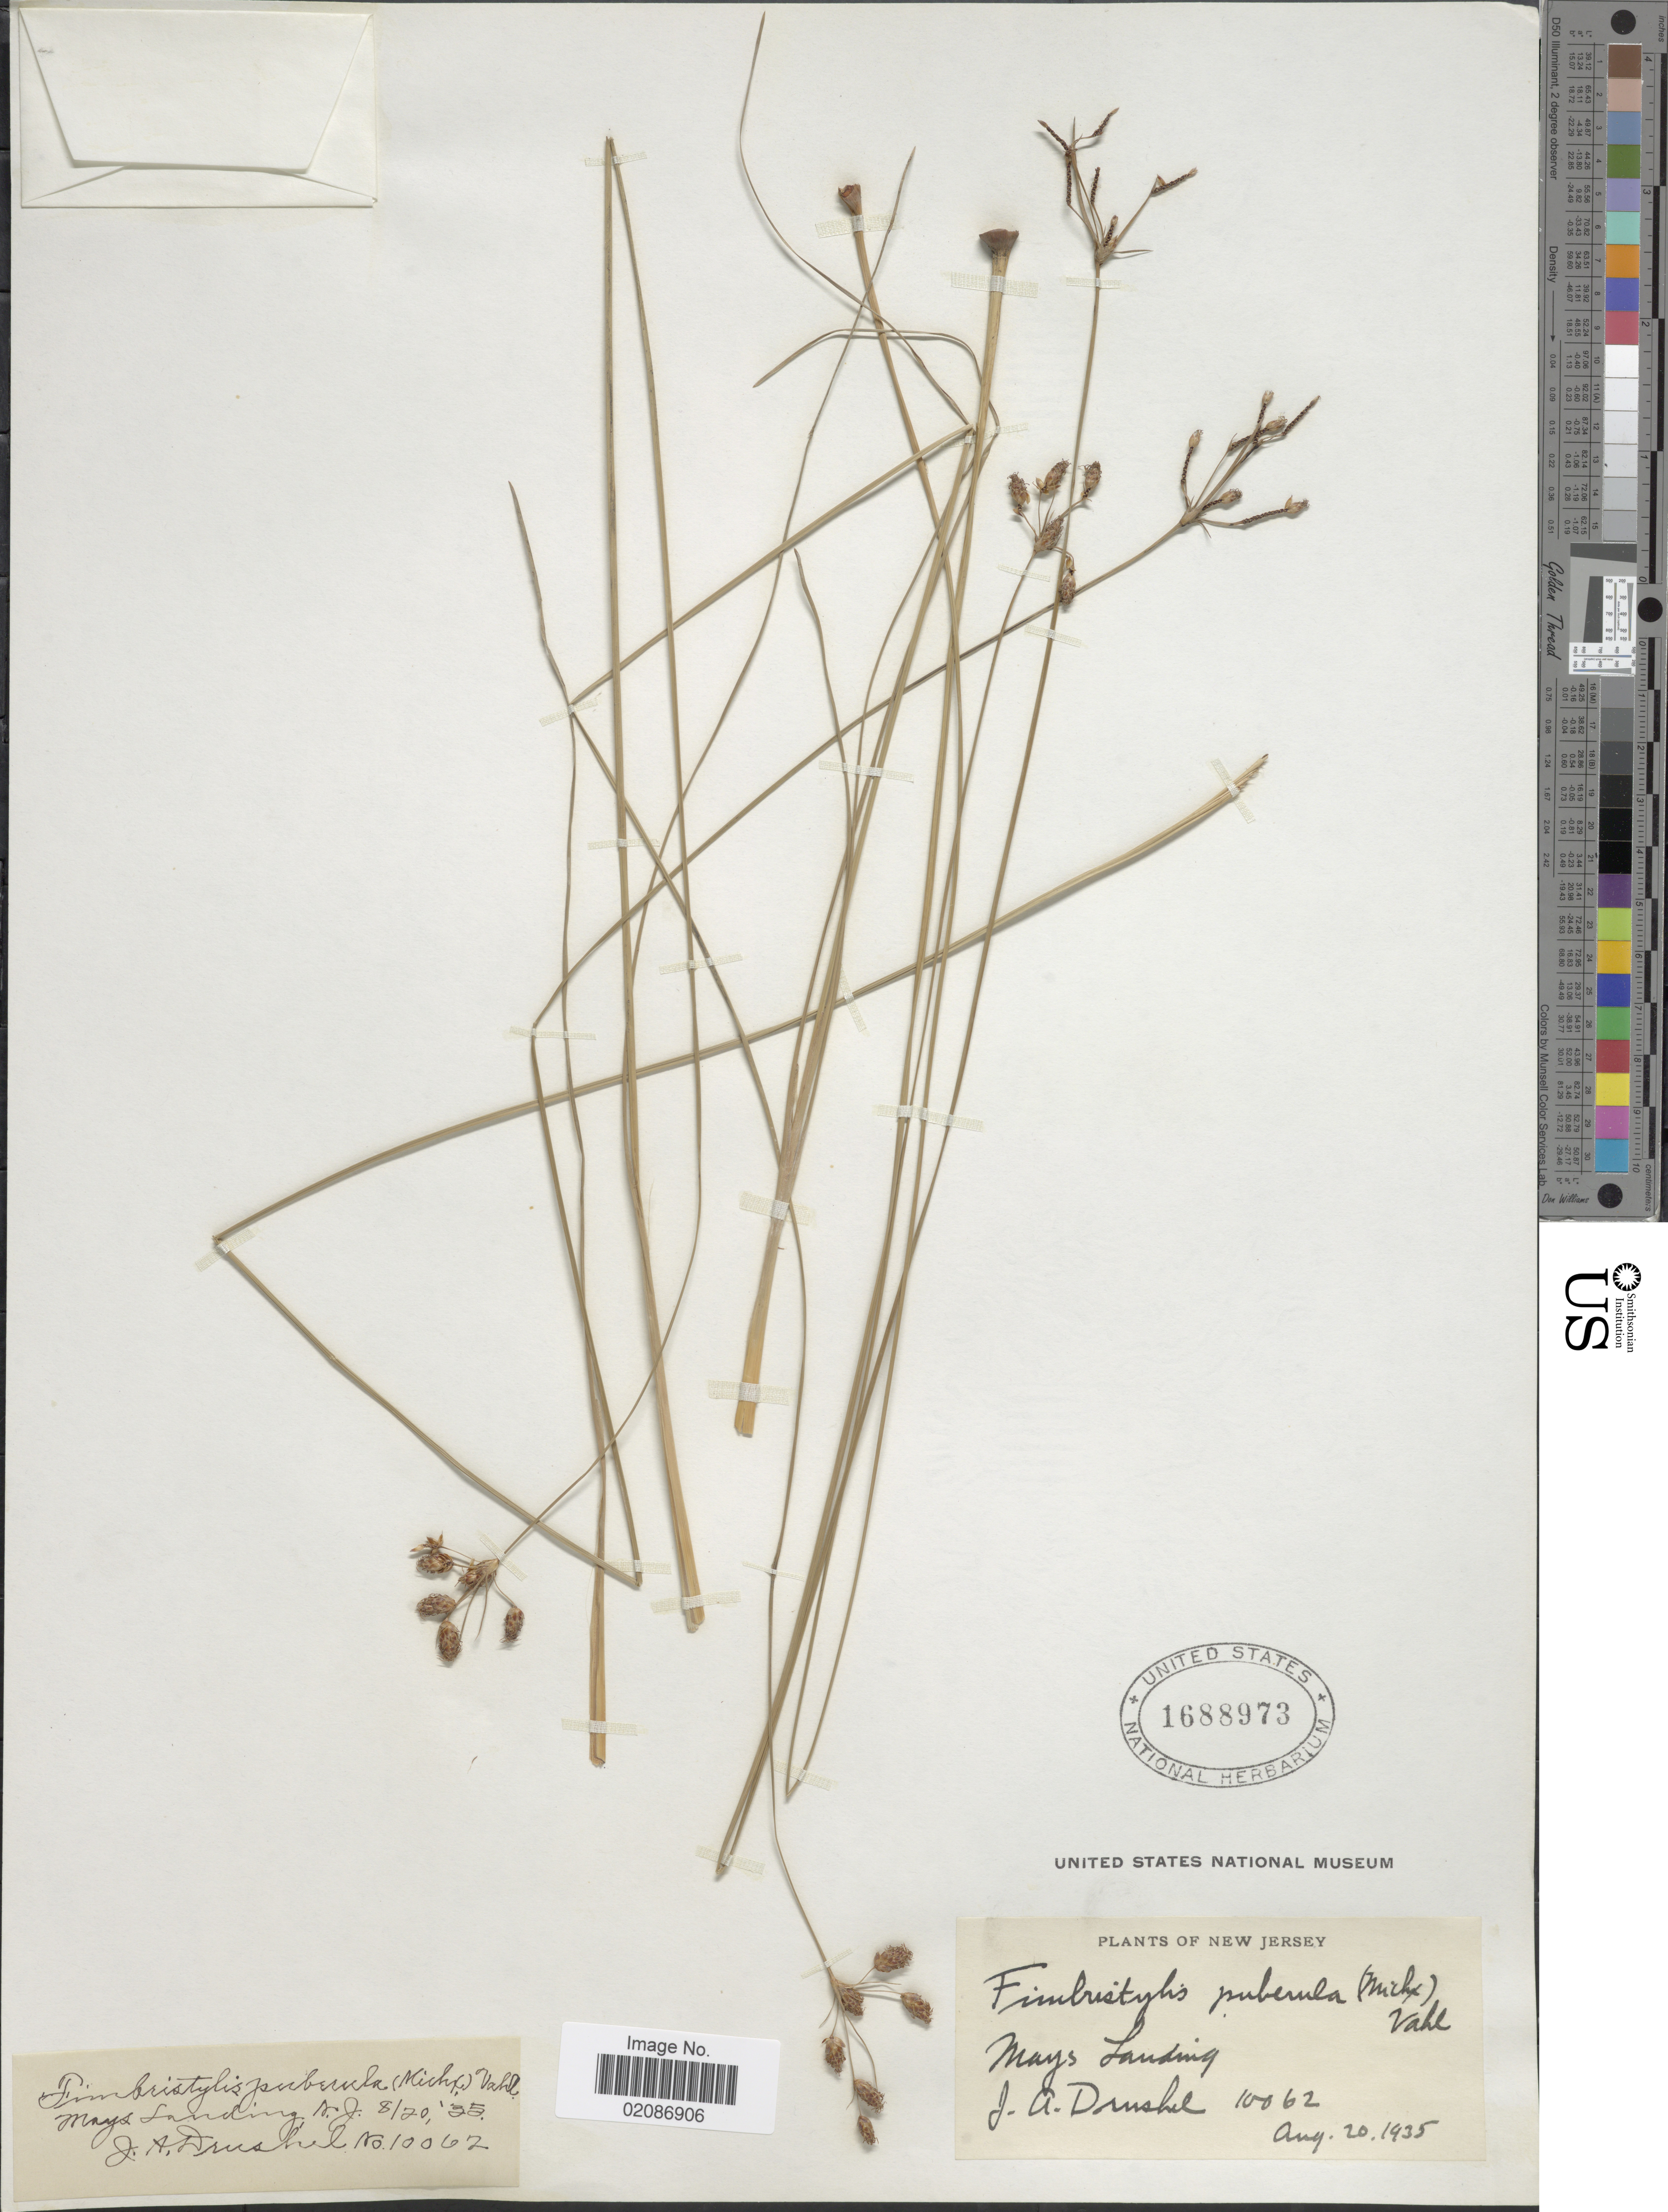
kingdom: Plantae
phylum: Tracheophyta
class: Liliopsida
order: Poales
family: Cyperaceae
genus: Fimbristylis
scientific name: Fimbristylis castanea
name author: (Michx.) Vahl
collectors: J. A. Drushel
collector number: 10062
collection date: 1935-08-20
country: United States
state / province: New Jersey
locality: Mays Landing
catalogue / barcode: US 1688973